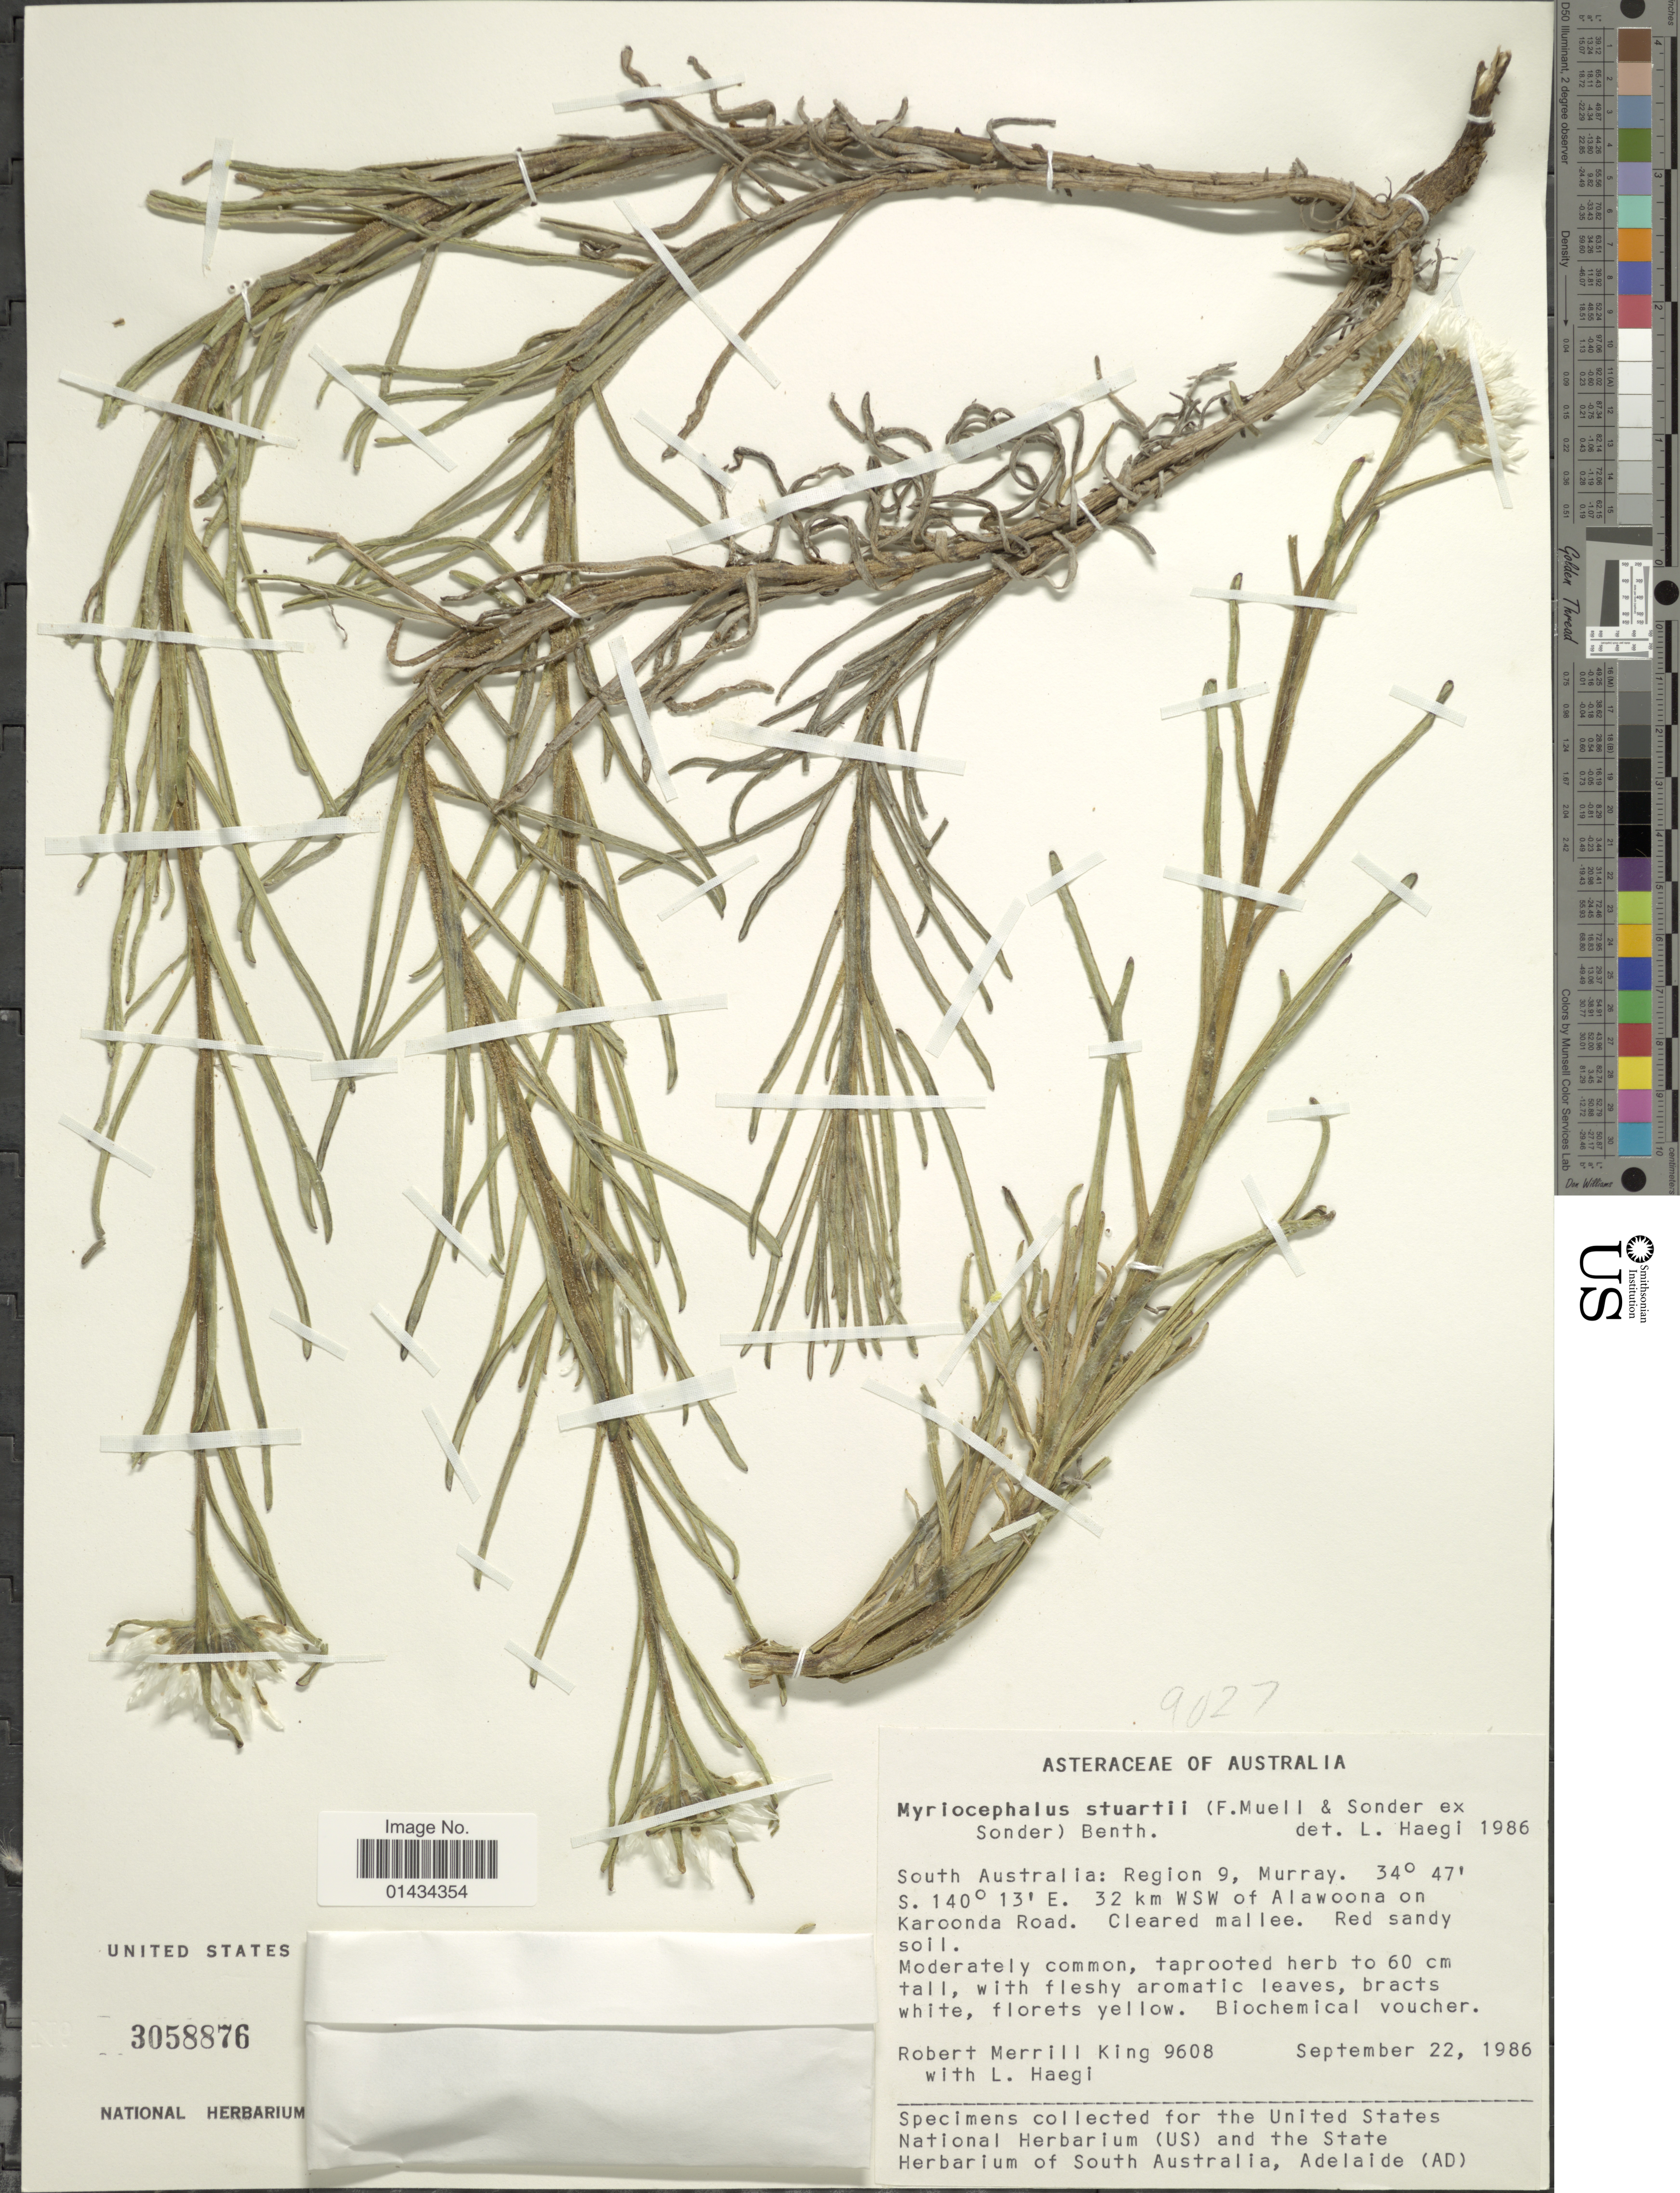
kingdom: Plantae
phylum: Tracheophyta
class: Magnoliopsida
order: Asterales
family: Asteraceae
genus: Myriocephalus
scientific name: Myriocephalus stuartii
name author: Benth.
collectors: R. M. King & L. Haegi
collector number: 9608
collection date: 1986-09-22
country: Australia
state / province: South Australia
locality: Region 9, Murray, 32 km WSW of Alawoona on Karoonda Road, cleared mallee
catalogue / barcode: US 3058876